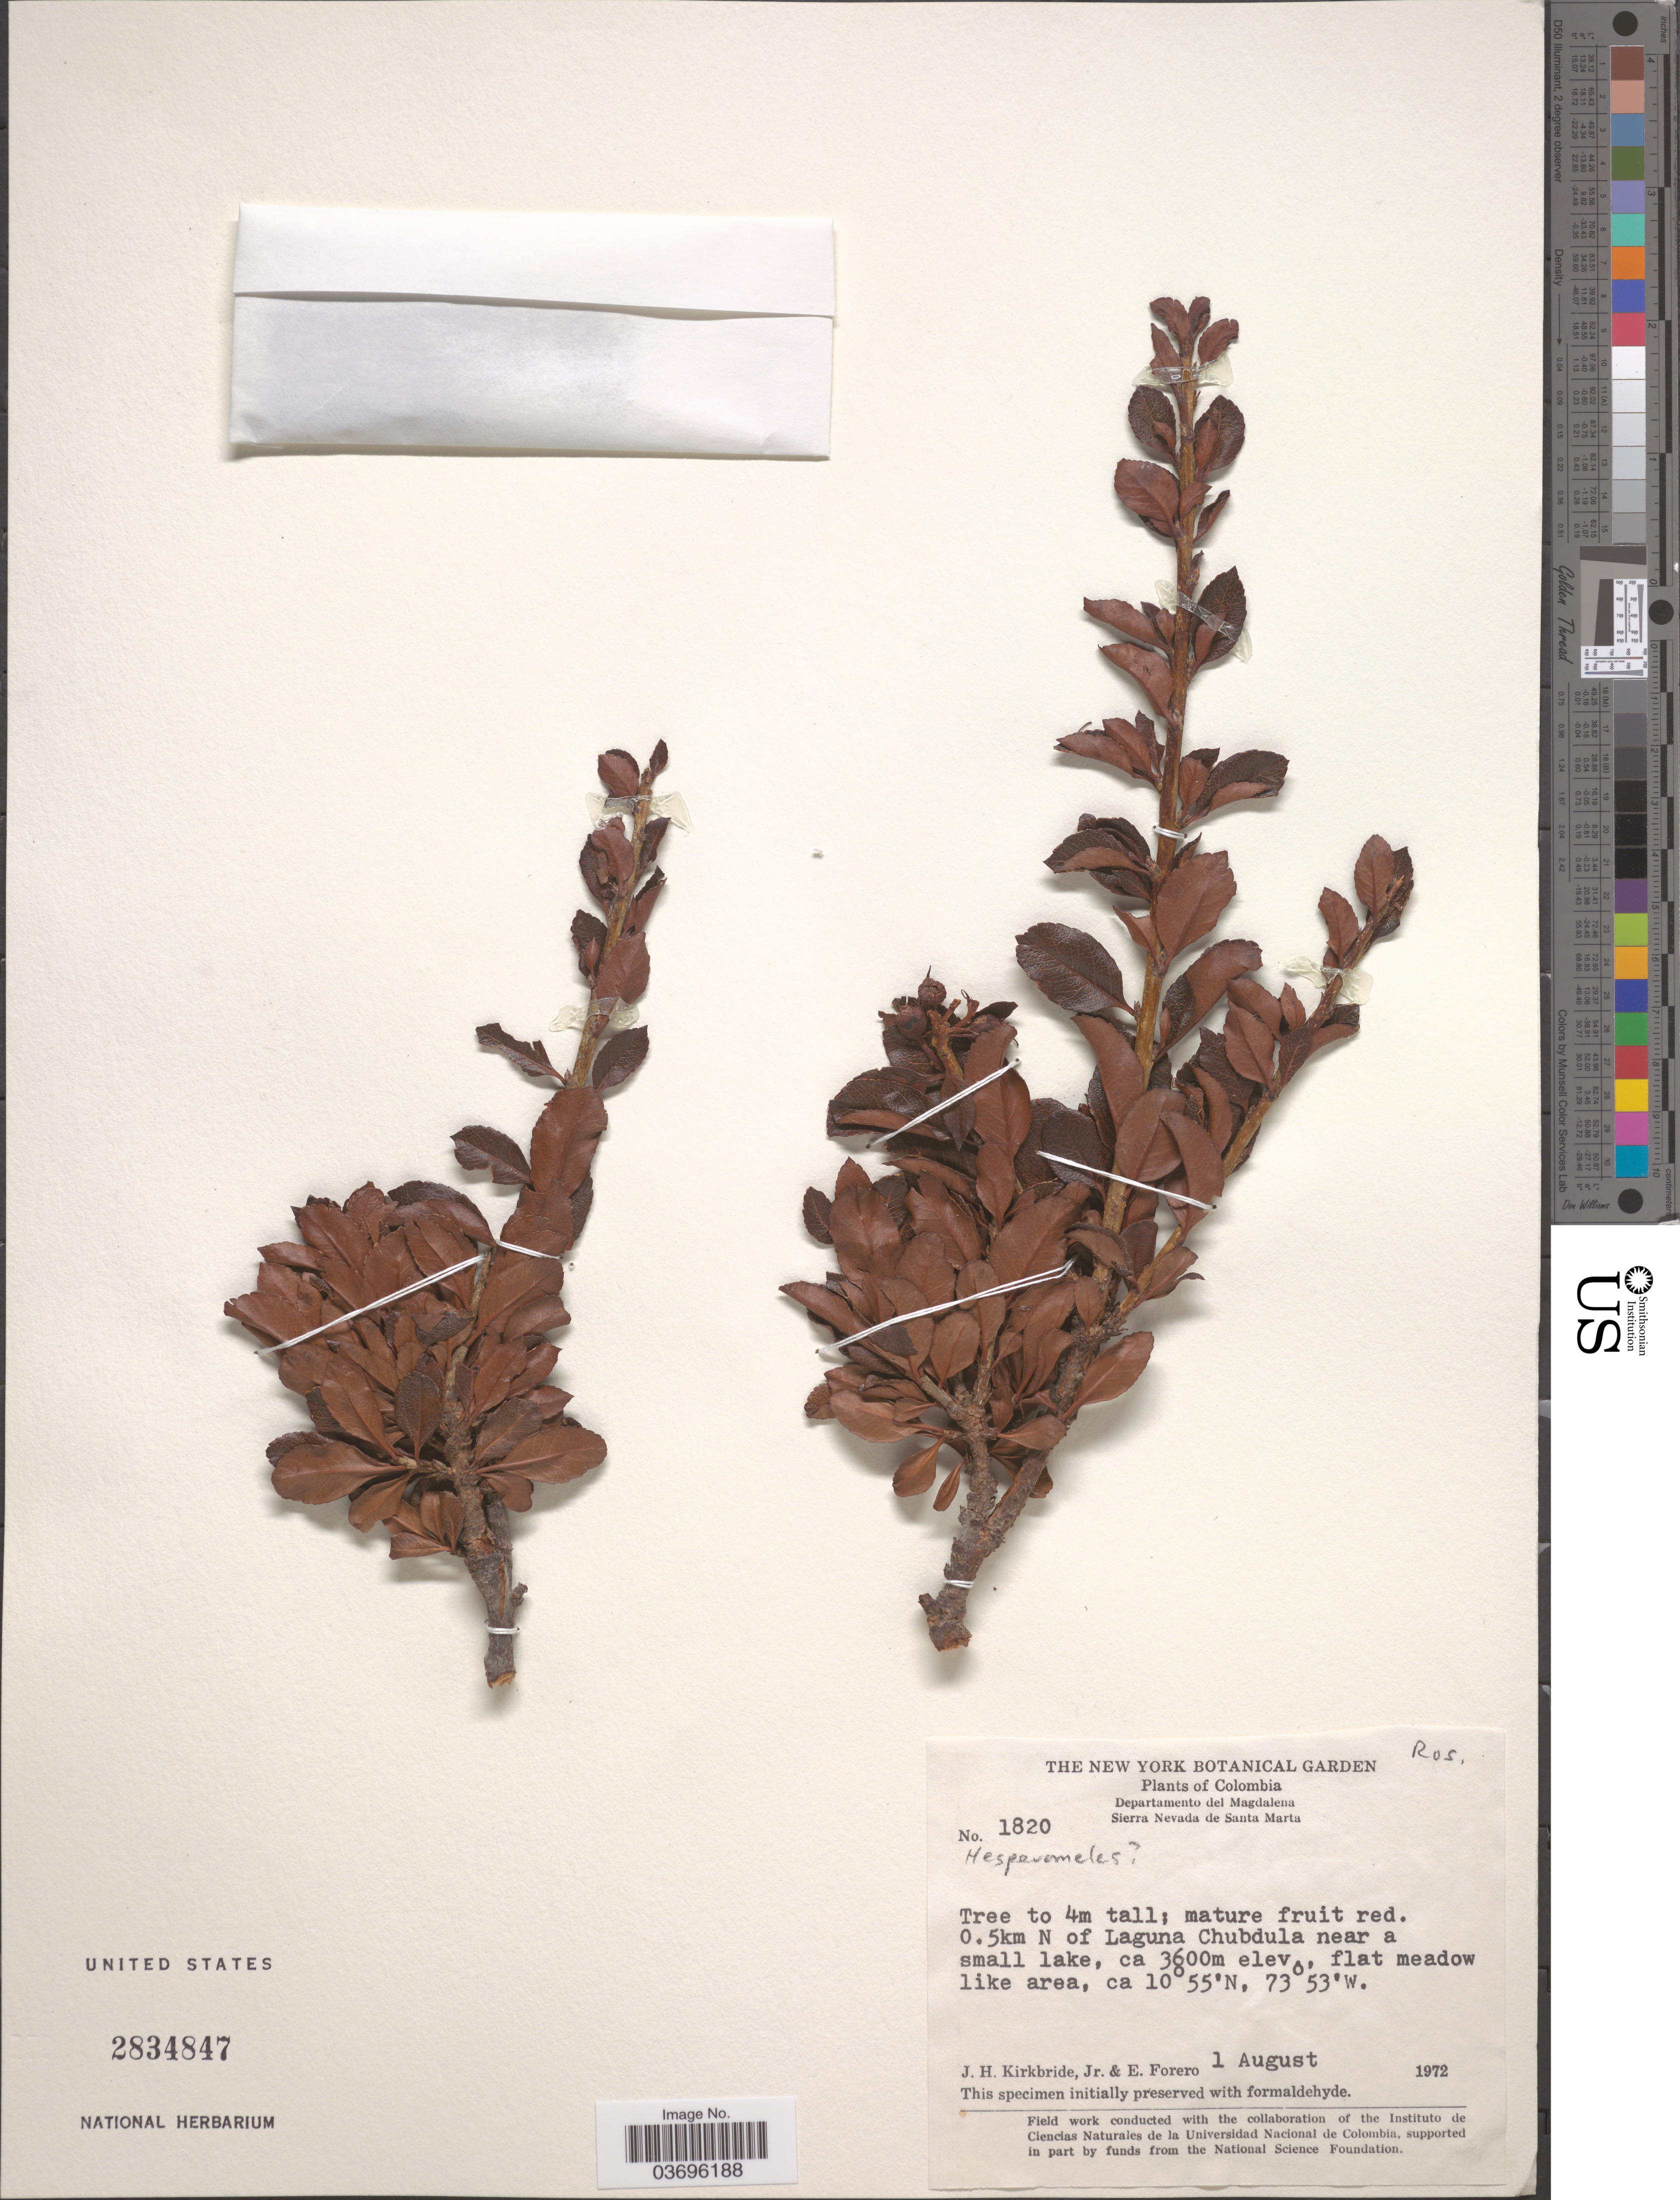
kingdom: Plantae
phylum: Tracheophyta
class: Magnoliopsida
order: Rosales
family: Rosaceae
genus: Hesperomeles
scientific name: Hesperomeles sp.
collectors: J. H. Kirkbride & E. Forero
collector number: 1820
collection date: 1972-08-01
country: Colombia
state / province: Magdalena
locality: Departamento del Magdalena. Sierra Nevada de Santa Marta. 0.5km N of Laguna Chubdula near a small lake.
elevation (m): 3600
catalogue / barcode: US 2834847